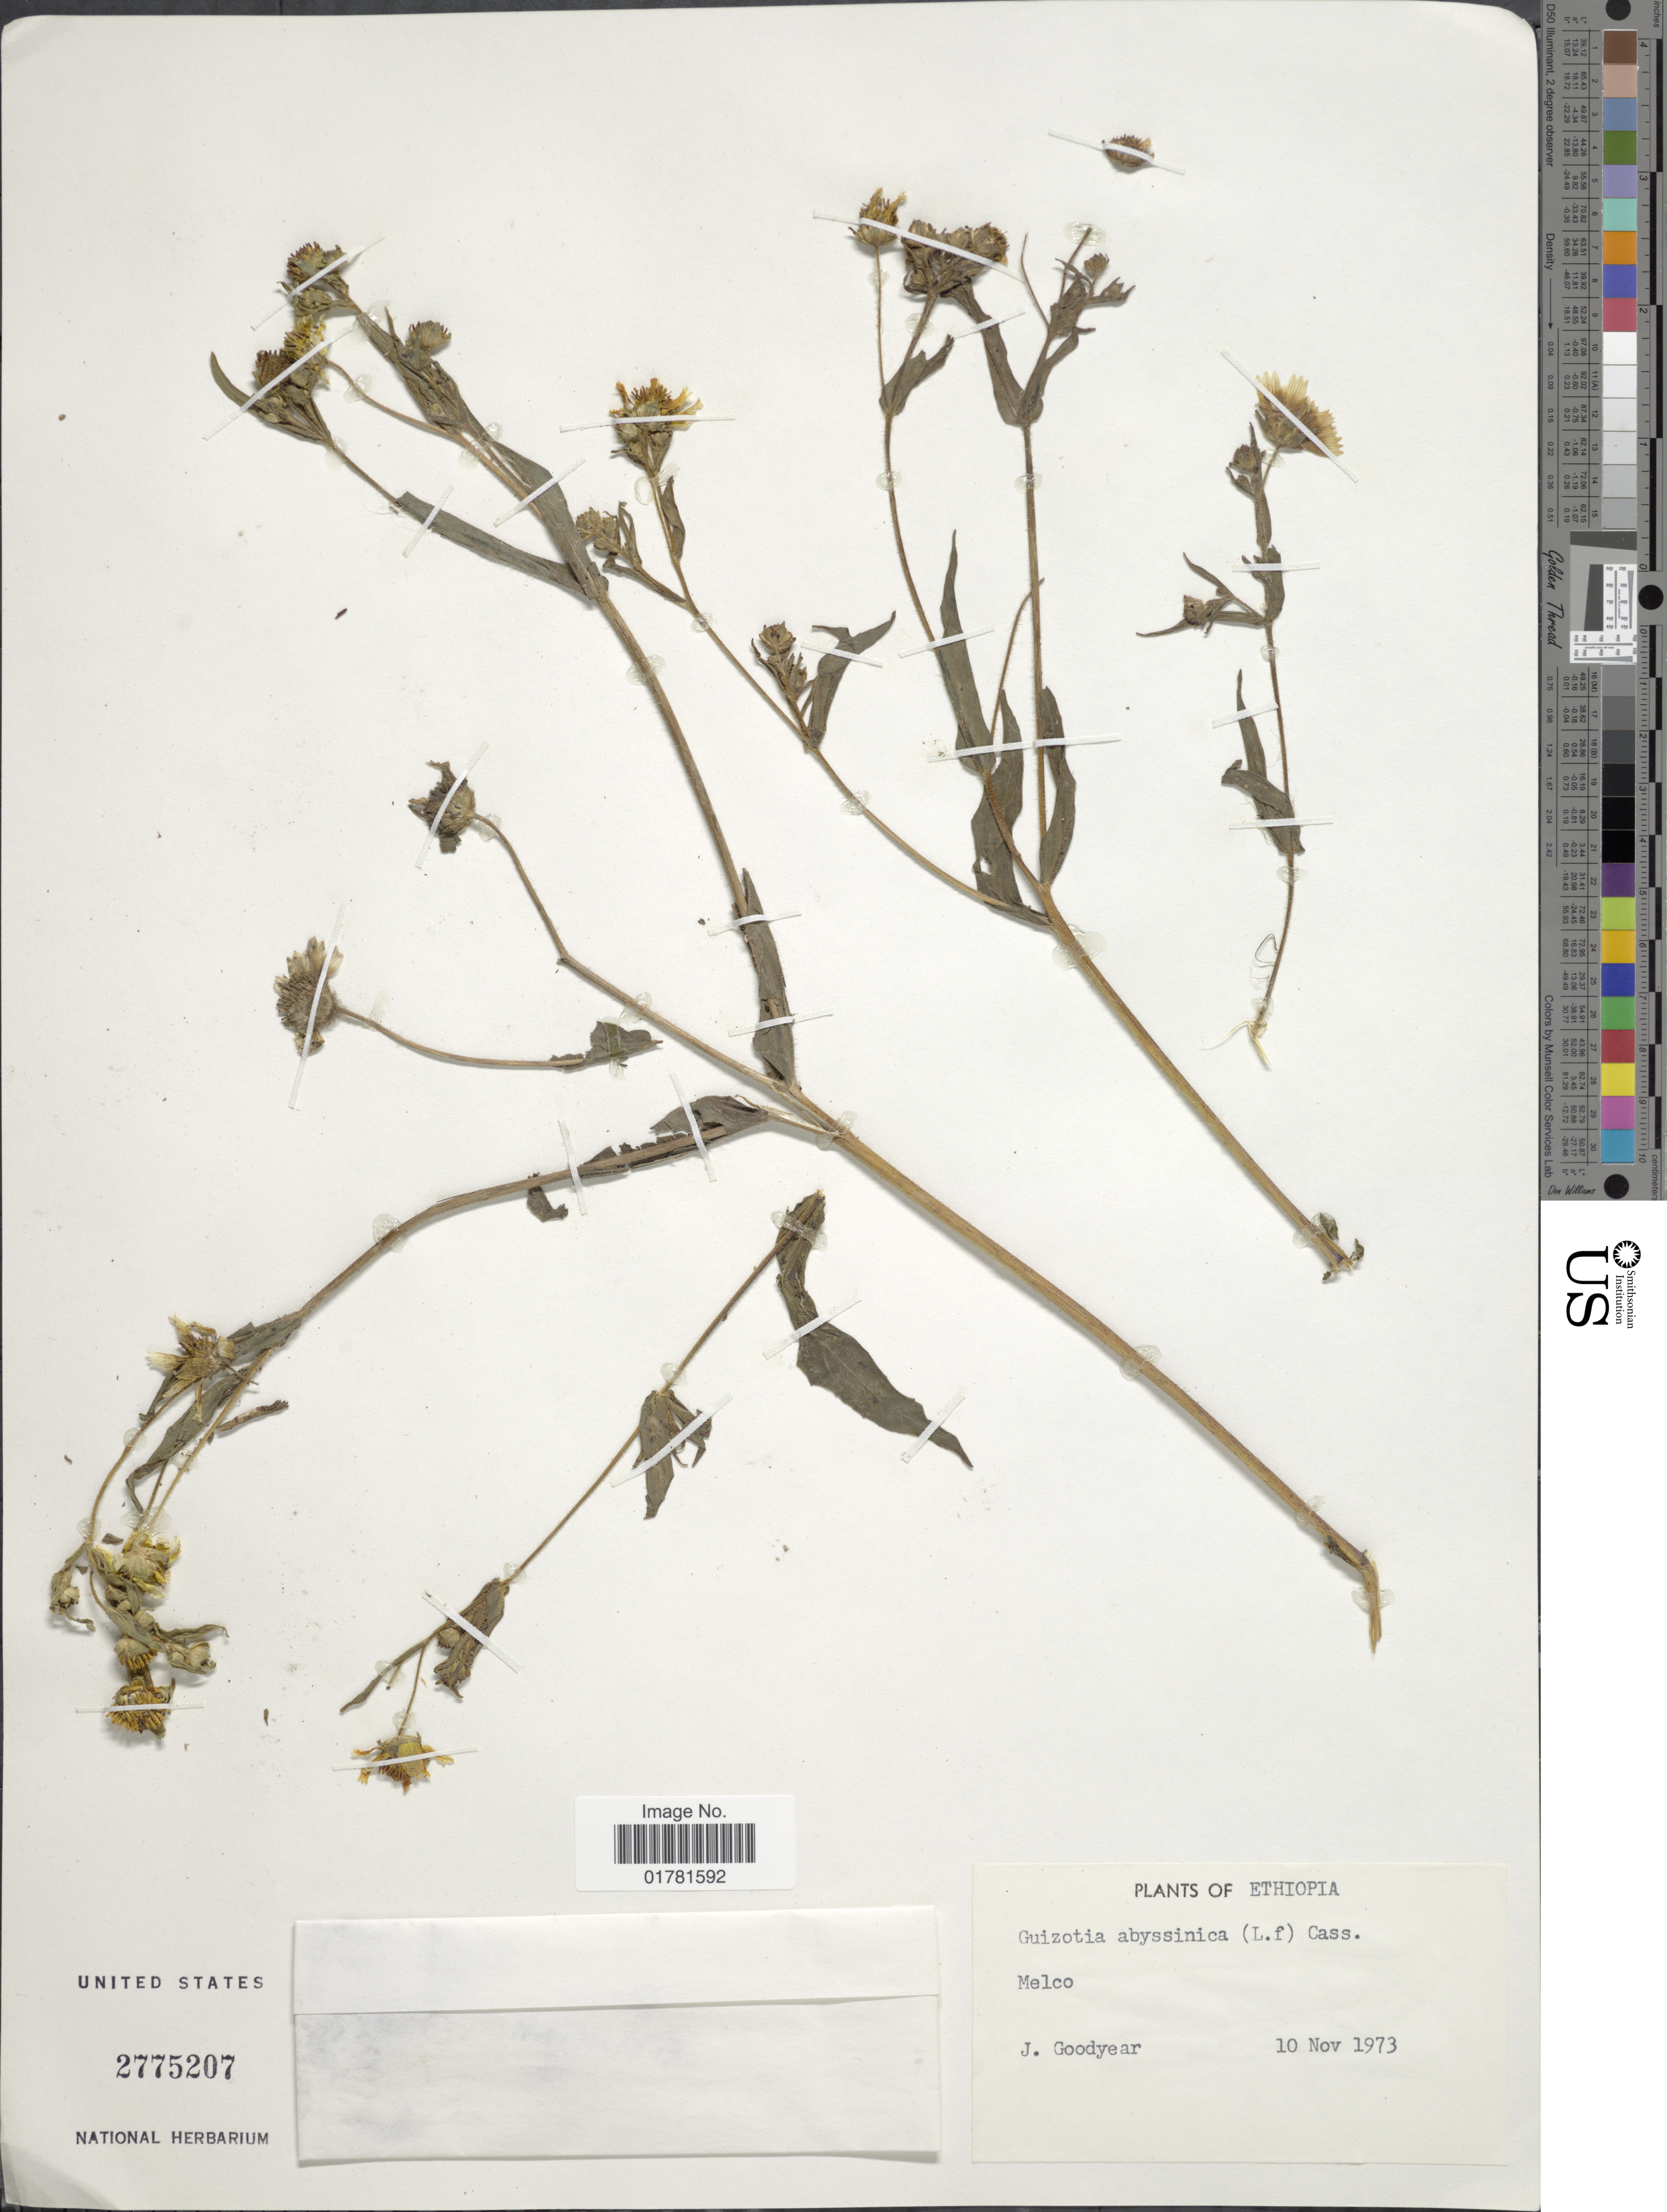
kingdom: Plantae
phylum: Tracheophyta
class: Magnoliopsida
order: Asterales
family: Asteraceae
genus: Guizotia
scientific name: Guizotia abyssinica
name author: (L. f.) Cass.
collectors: J. Goodyear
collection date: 1973-11-10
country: Ethiopia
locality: Melco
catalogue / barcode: US 2775207